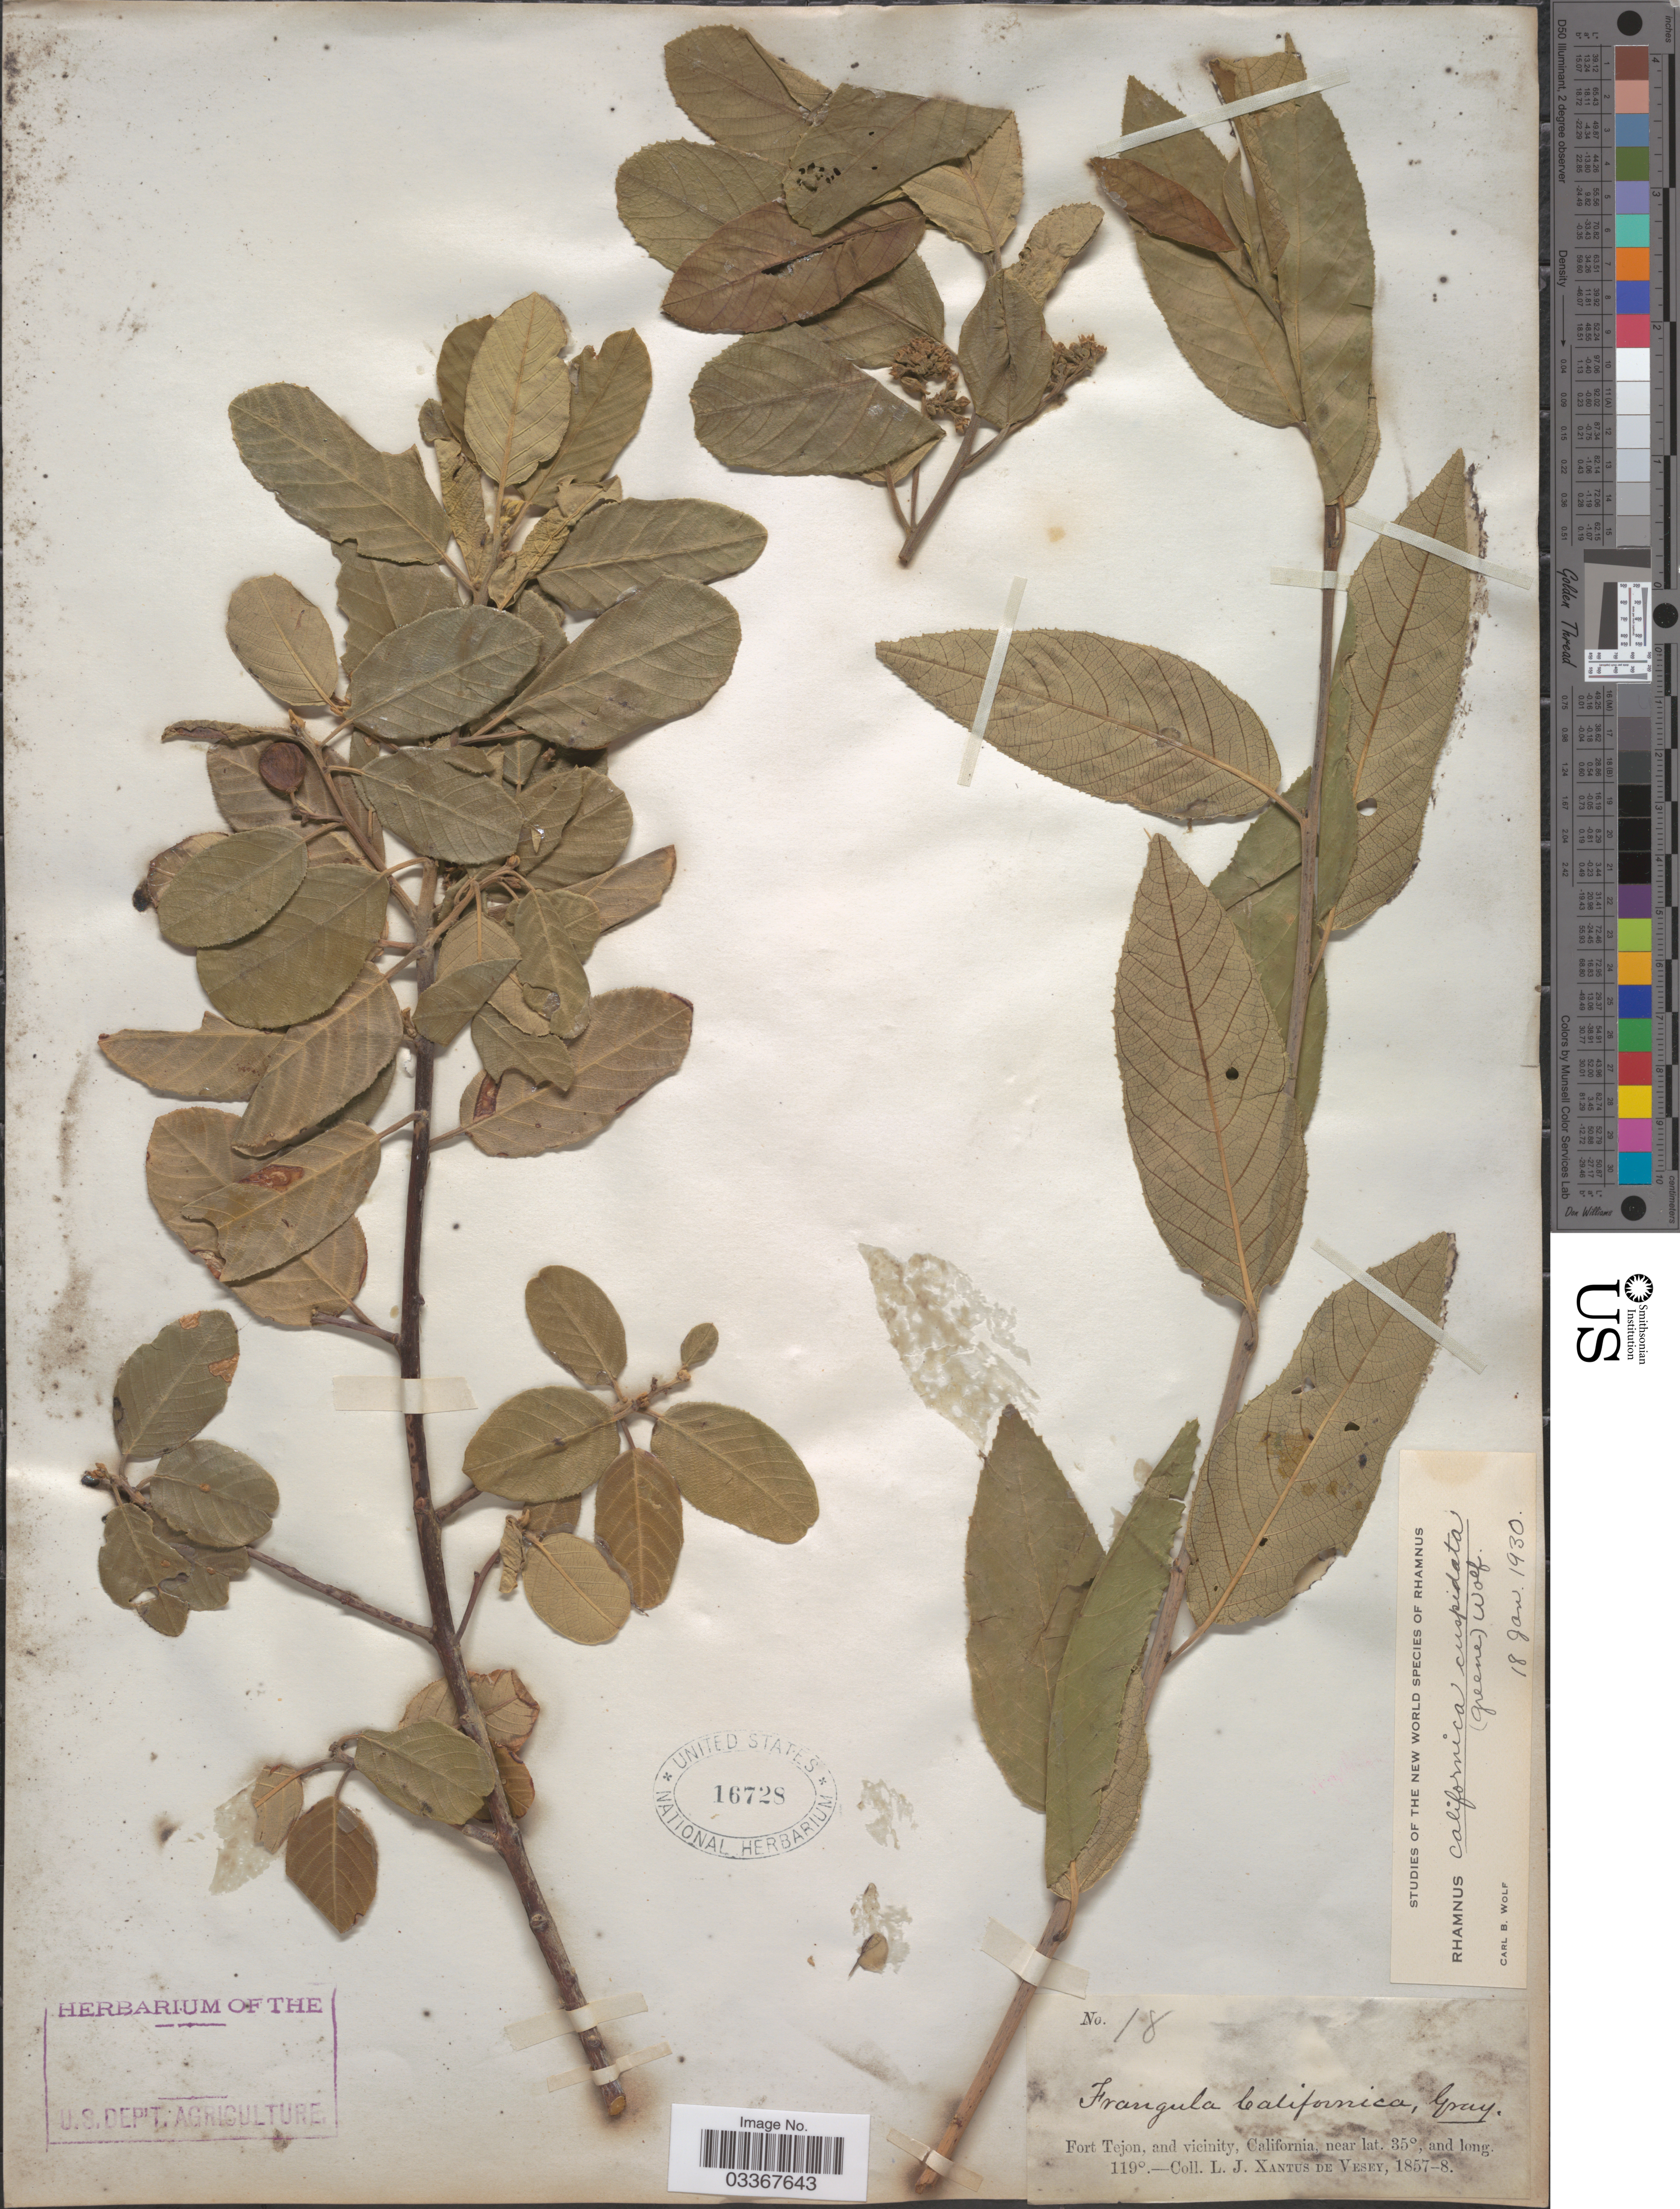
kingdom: Plantae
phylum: Tracheophyta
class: Magnoliopsida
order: Rosales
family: Rhamnaceae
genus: Frangula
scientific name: Frangula californica subsp. cuspidata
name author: (Greene) Kartesz & Gandhi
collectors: L. Xantus de Vesey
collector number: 18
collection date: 1857/1858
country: United States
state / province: California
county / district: Kern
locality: Fort Tejon, and vicinity.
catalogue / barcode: US 16728